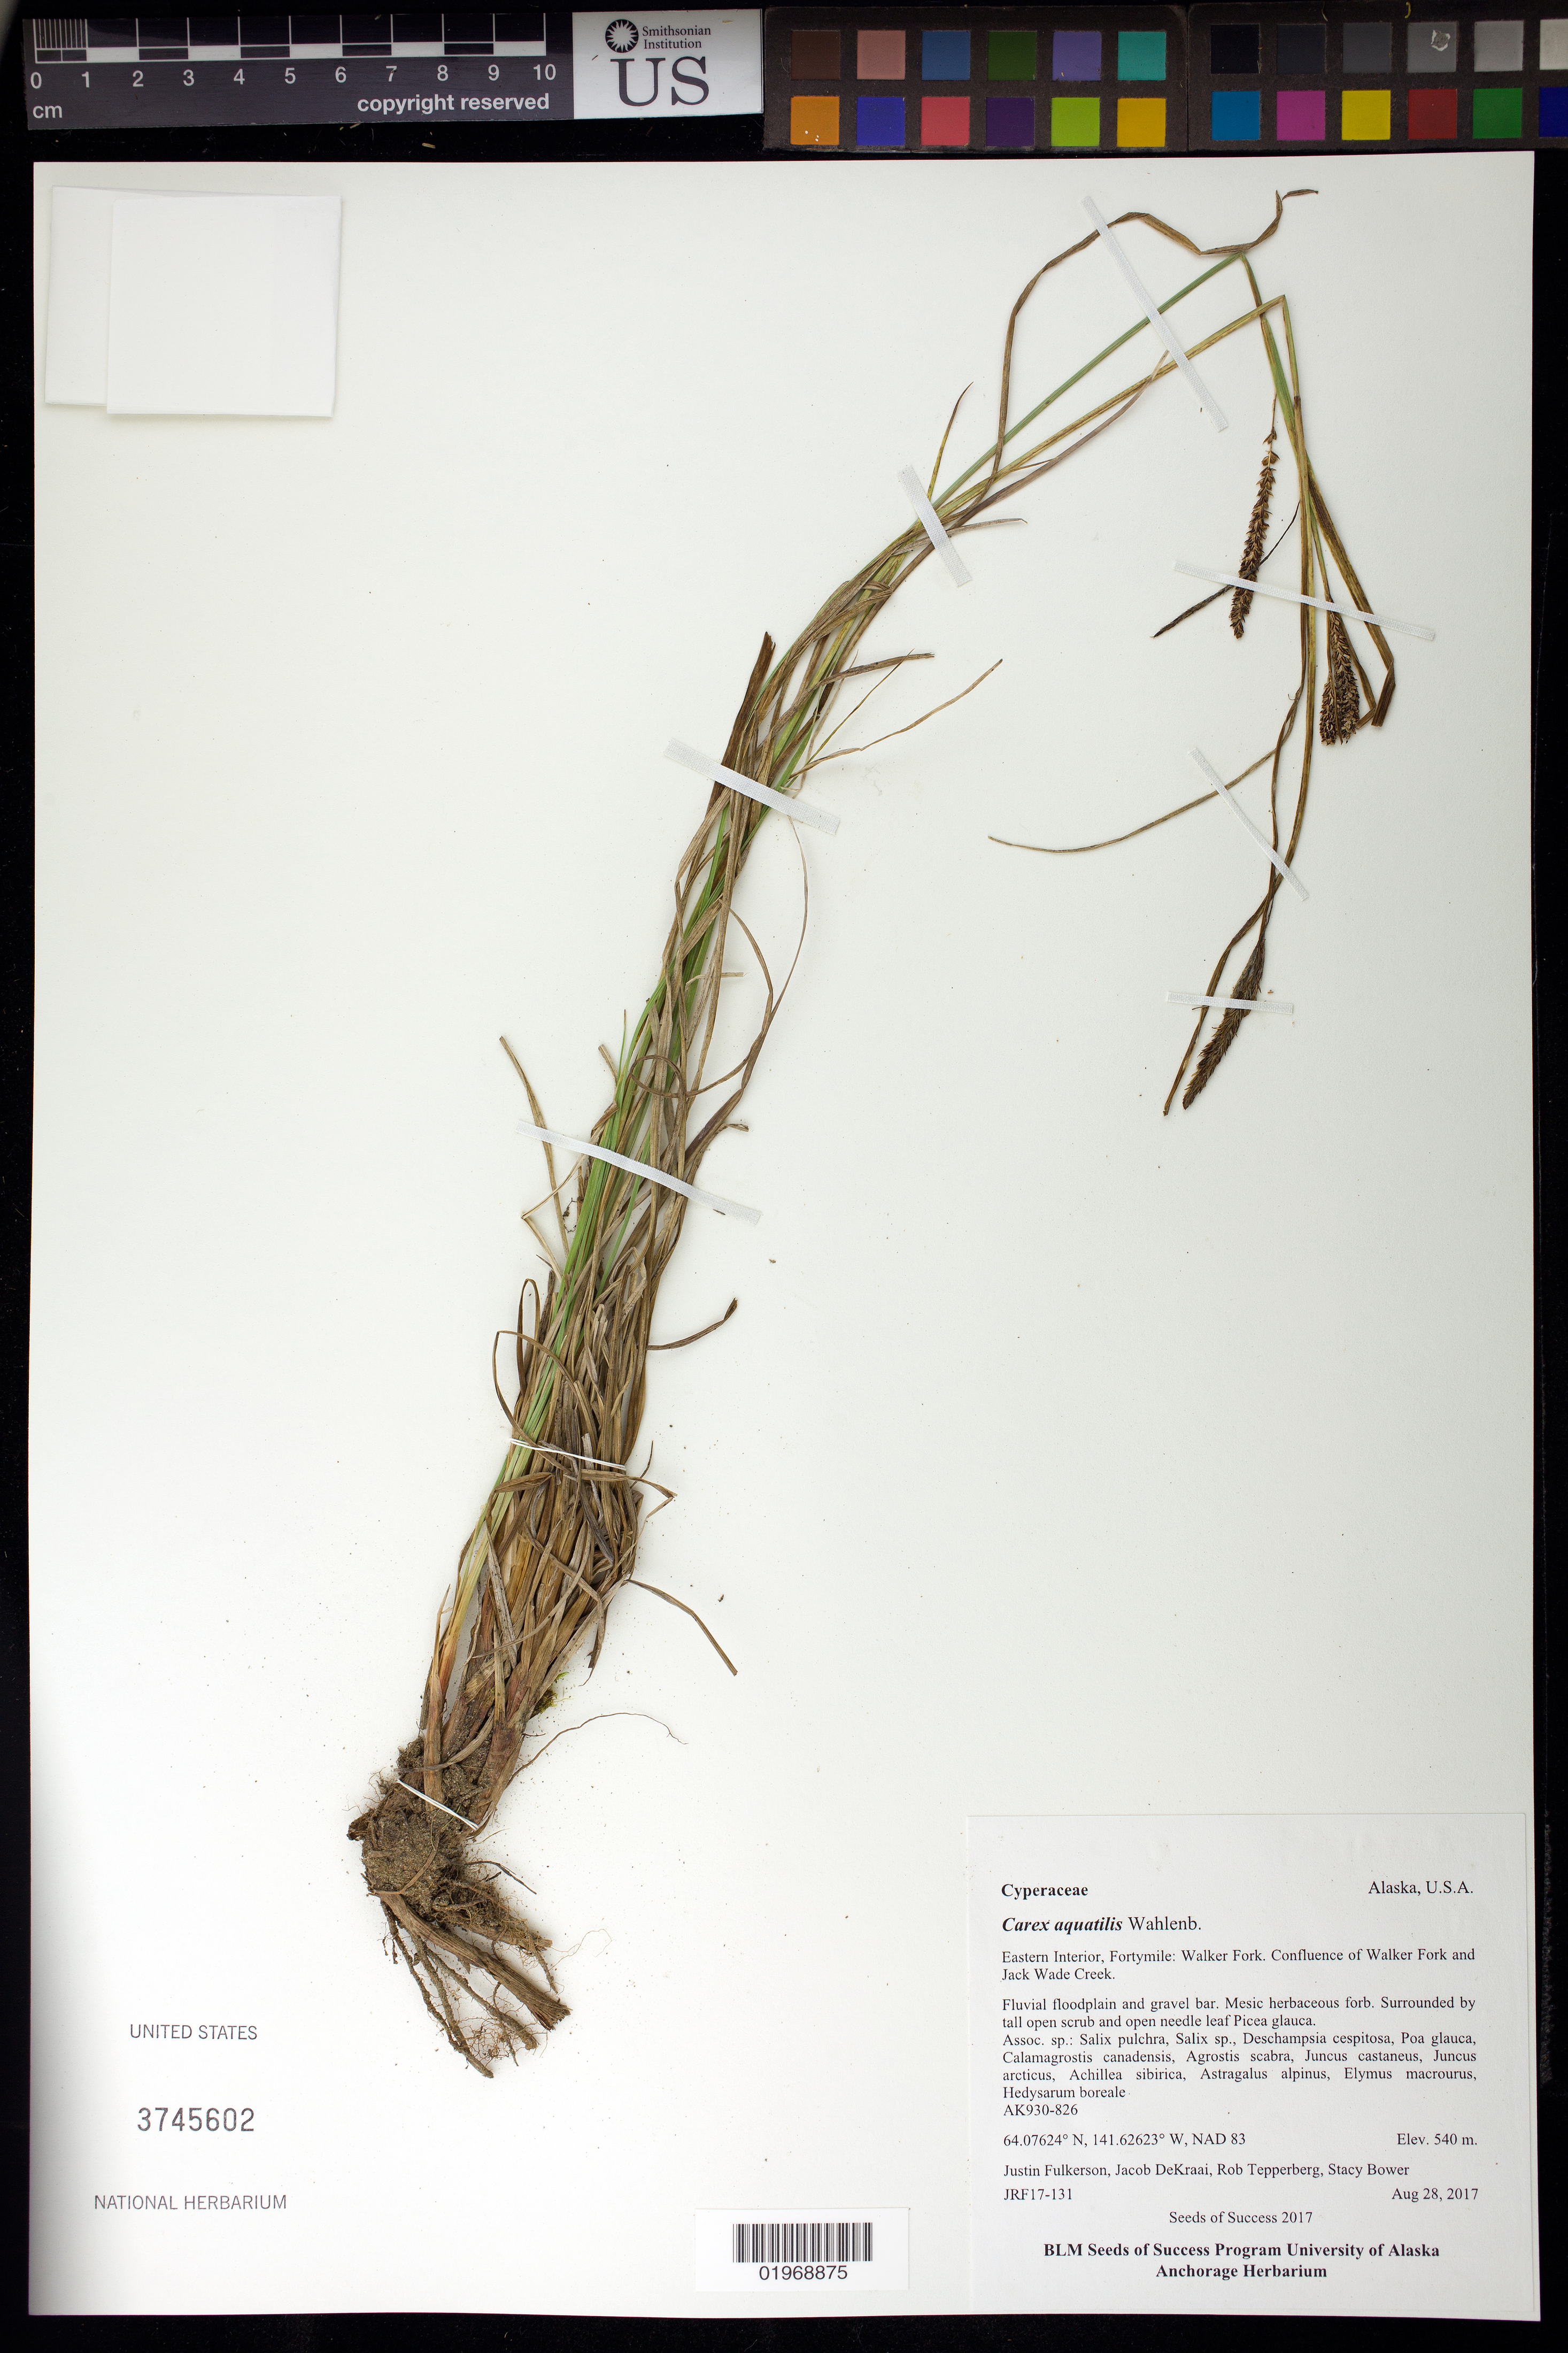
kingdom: Plantae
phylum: Tracheophyta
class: Liliopsida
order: Poales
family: Cyperaceae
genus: Carex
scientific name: Carex aquatilis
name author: Wahlenb.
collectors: J. Fulkerson, J. DeKraai, R. Tepperberg & S. Bower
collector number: JRF17-131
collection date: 2017-08-28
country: United States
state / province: Alaska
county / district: Southeast Fairbanks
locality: Eastern Interior, Fortymile, Walker Fork. Confluence of Walker Fork and Jack Wade Creek.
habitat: Fluvial floodplain and gravel bar.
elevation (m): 540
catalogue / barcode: US 3745602